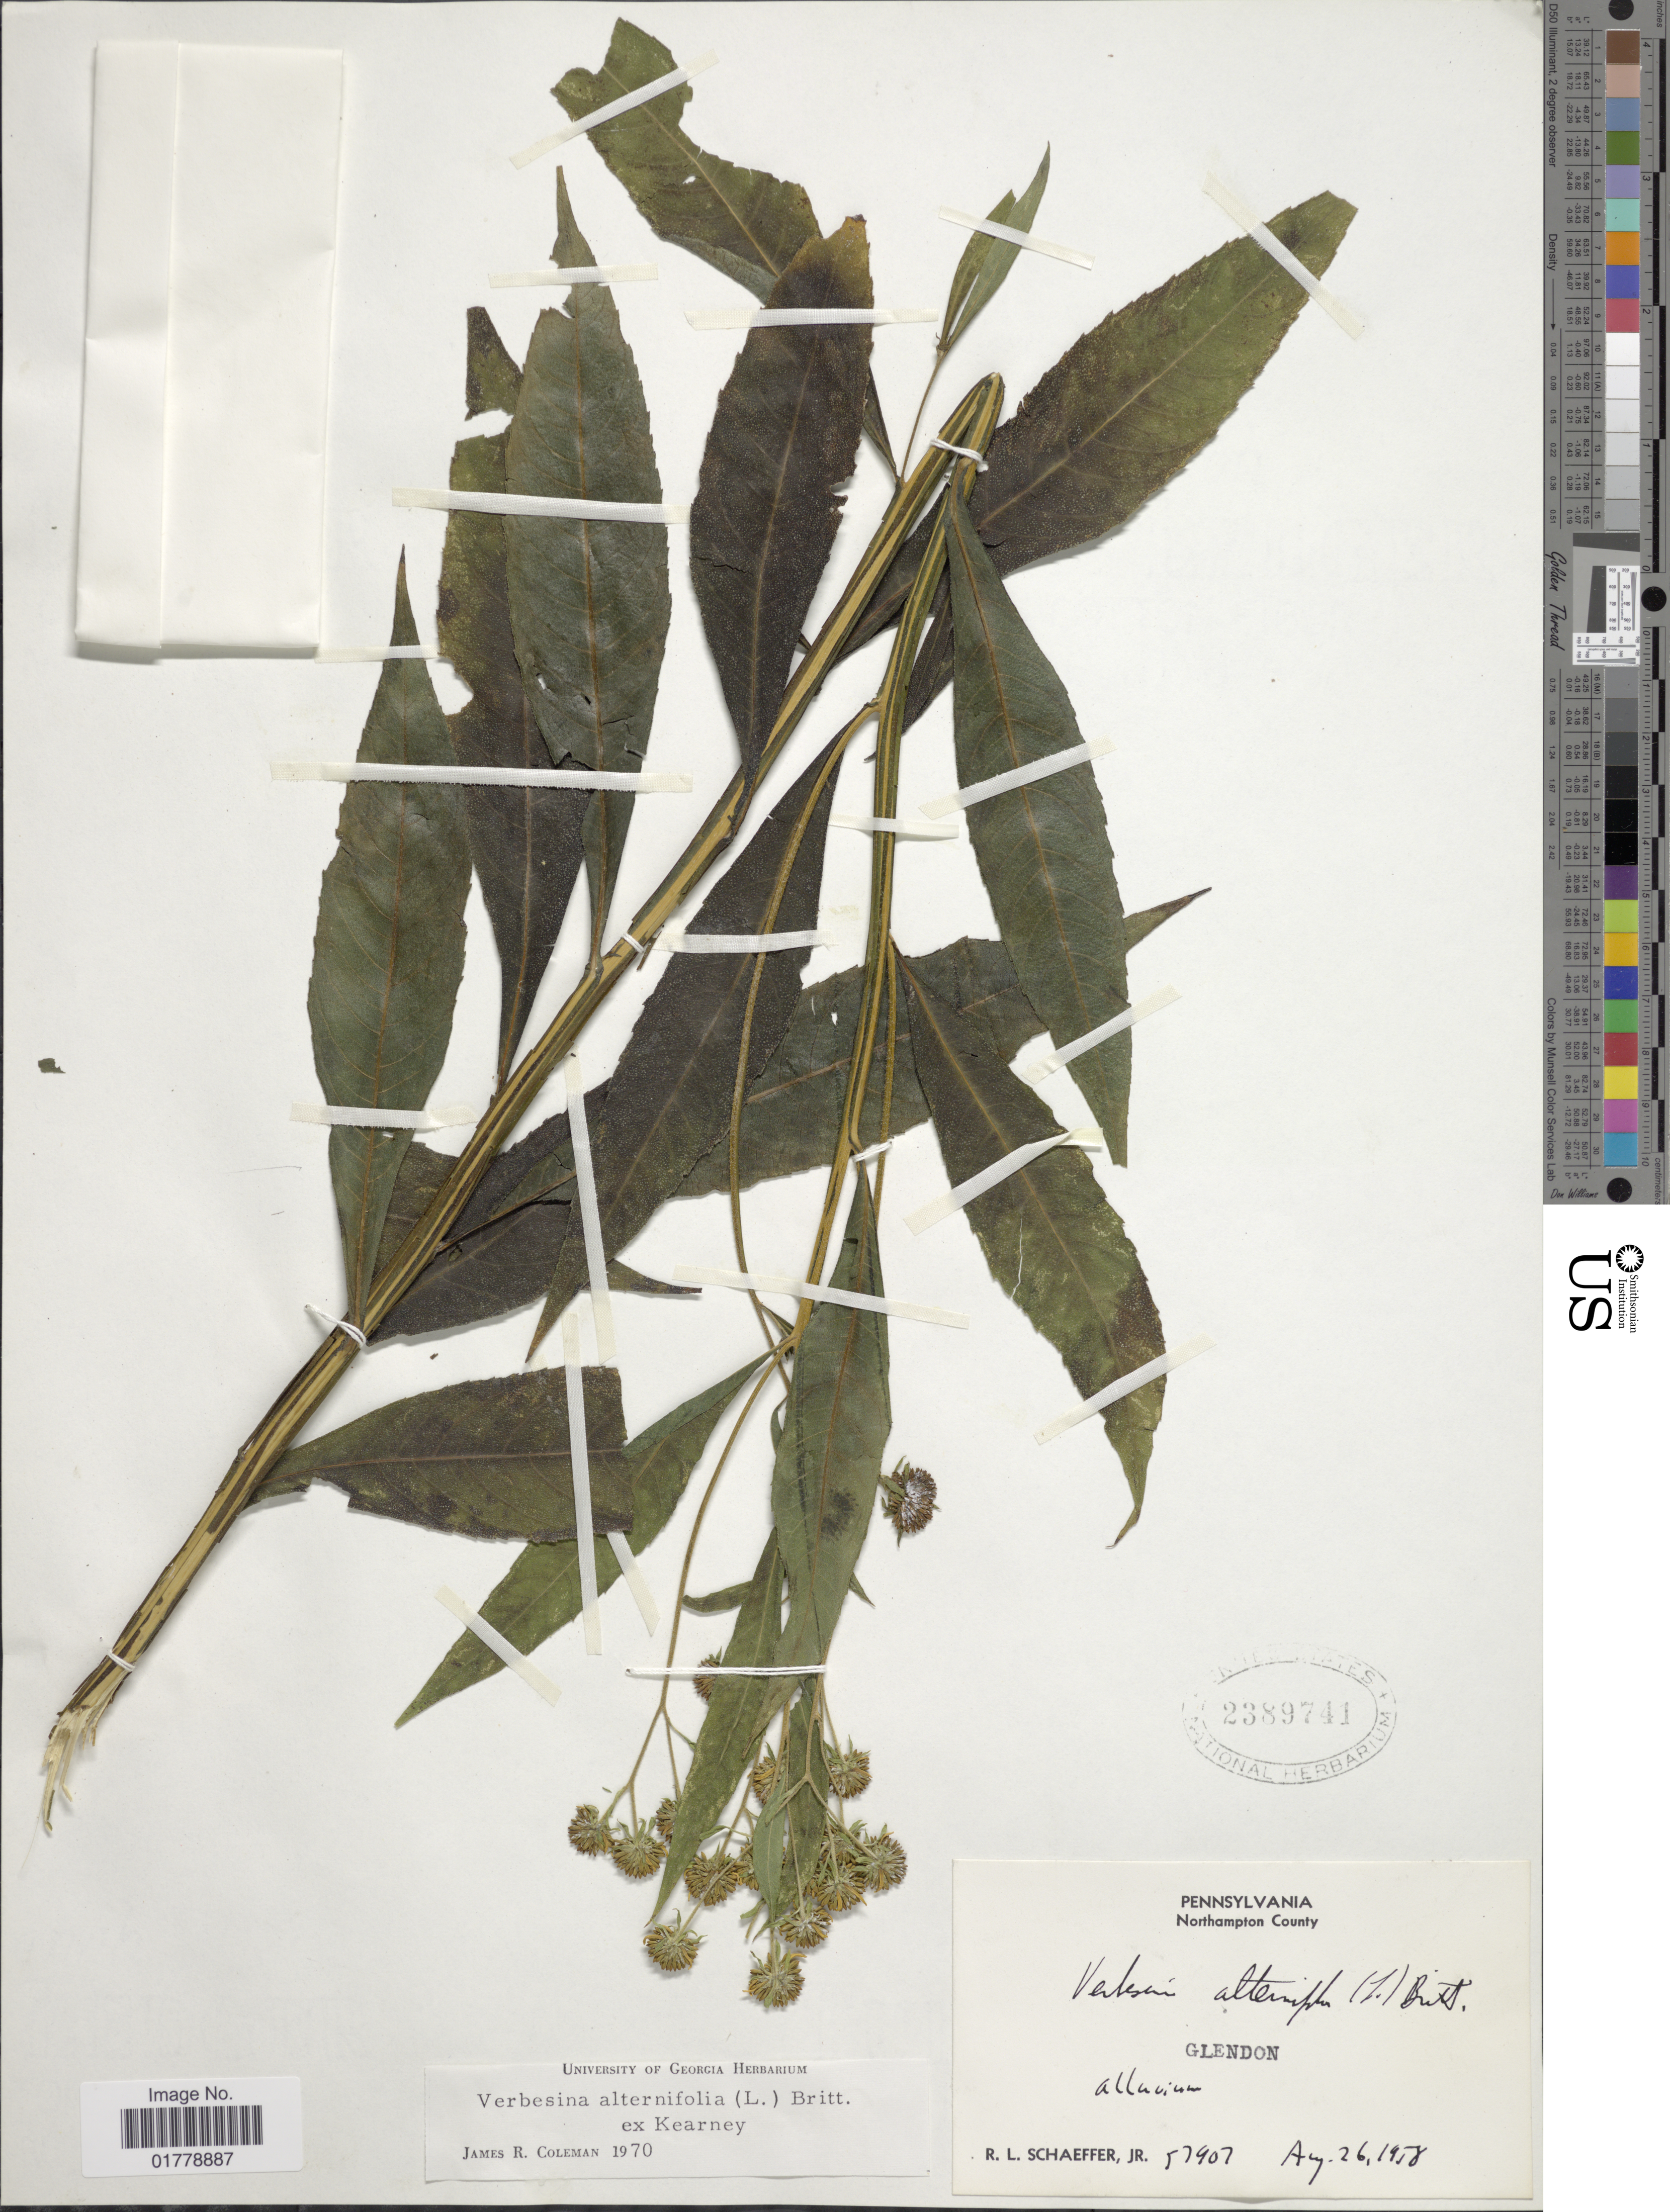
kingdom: Plantae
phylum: Tracheophyta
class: Magnoliopsida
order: Asterales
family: Asteraceae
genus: Verbesina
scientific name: Verbesina alternifolia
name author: (L.) Britton ex Kearney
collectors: R. L. Schaeffer Jr.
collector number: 57907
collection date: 1958-08-26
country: United States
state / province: Pennsylvania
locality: Northampton County. Glendon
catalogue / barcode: US 2389741